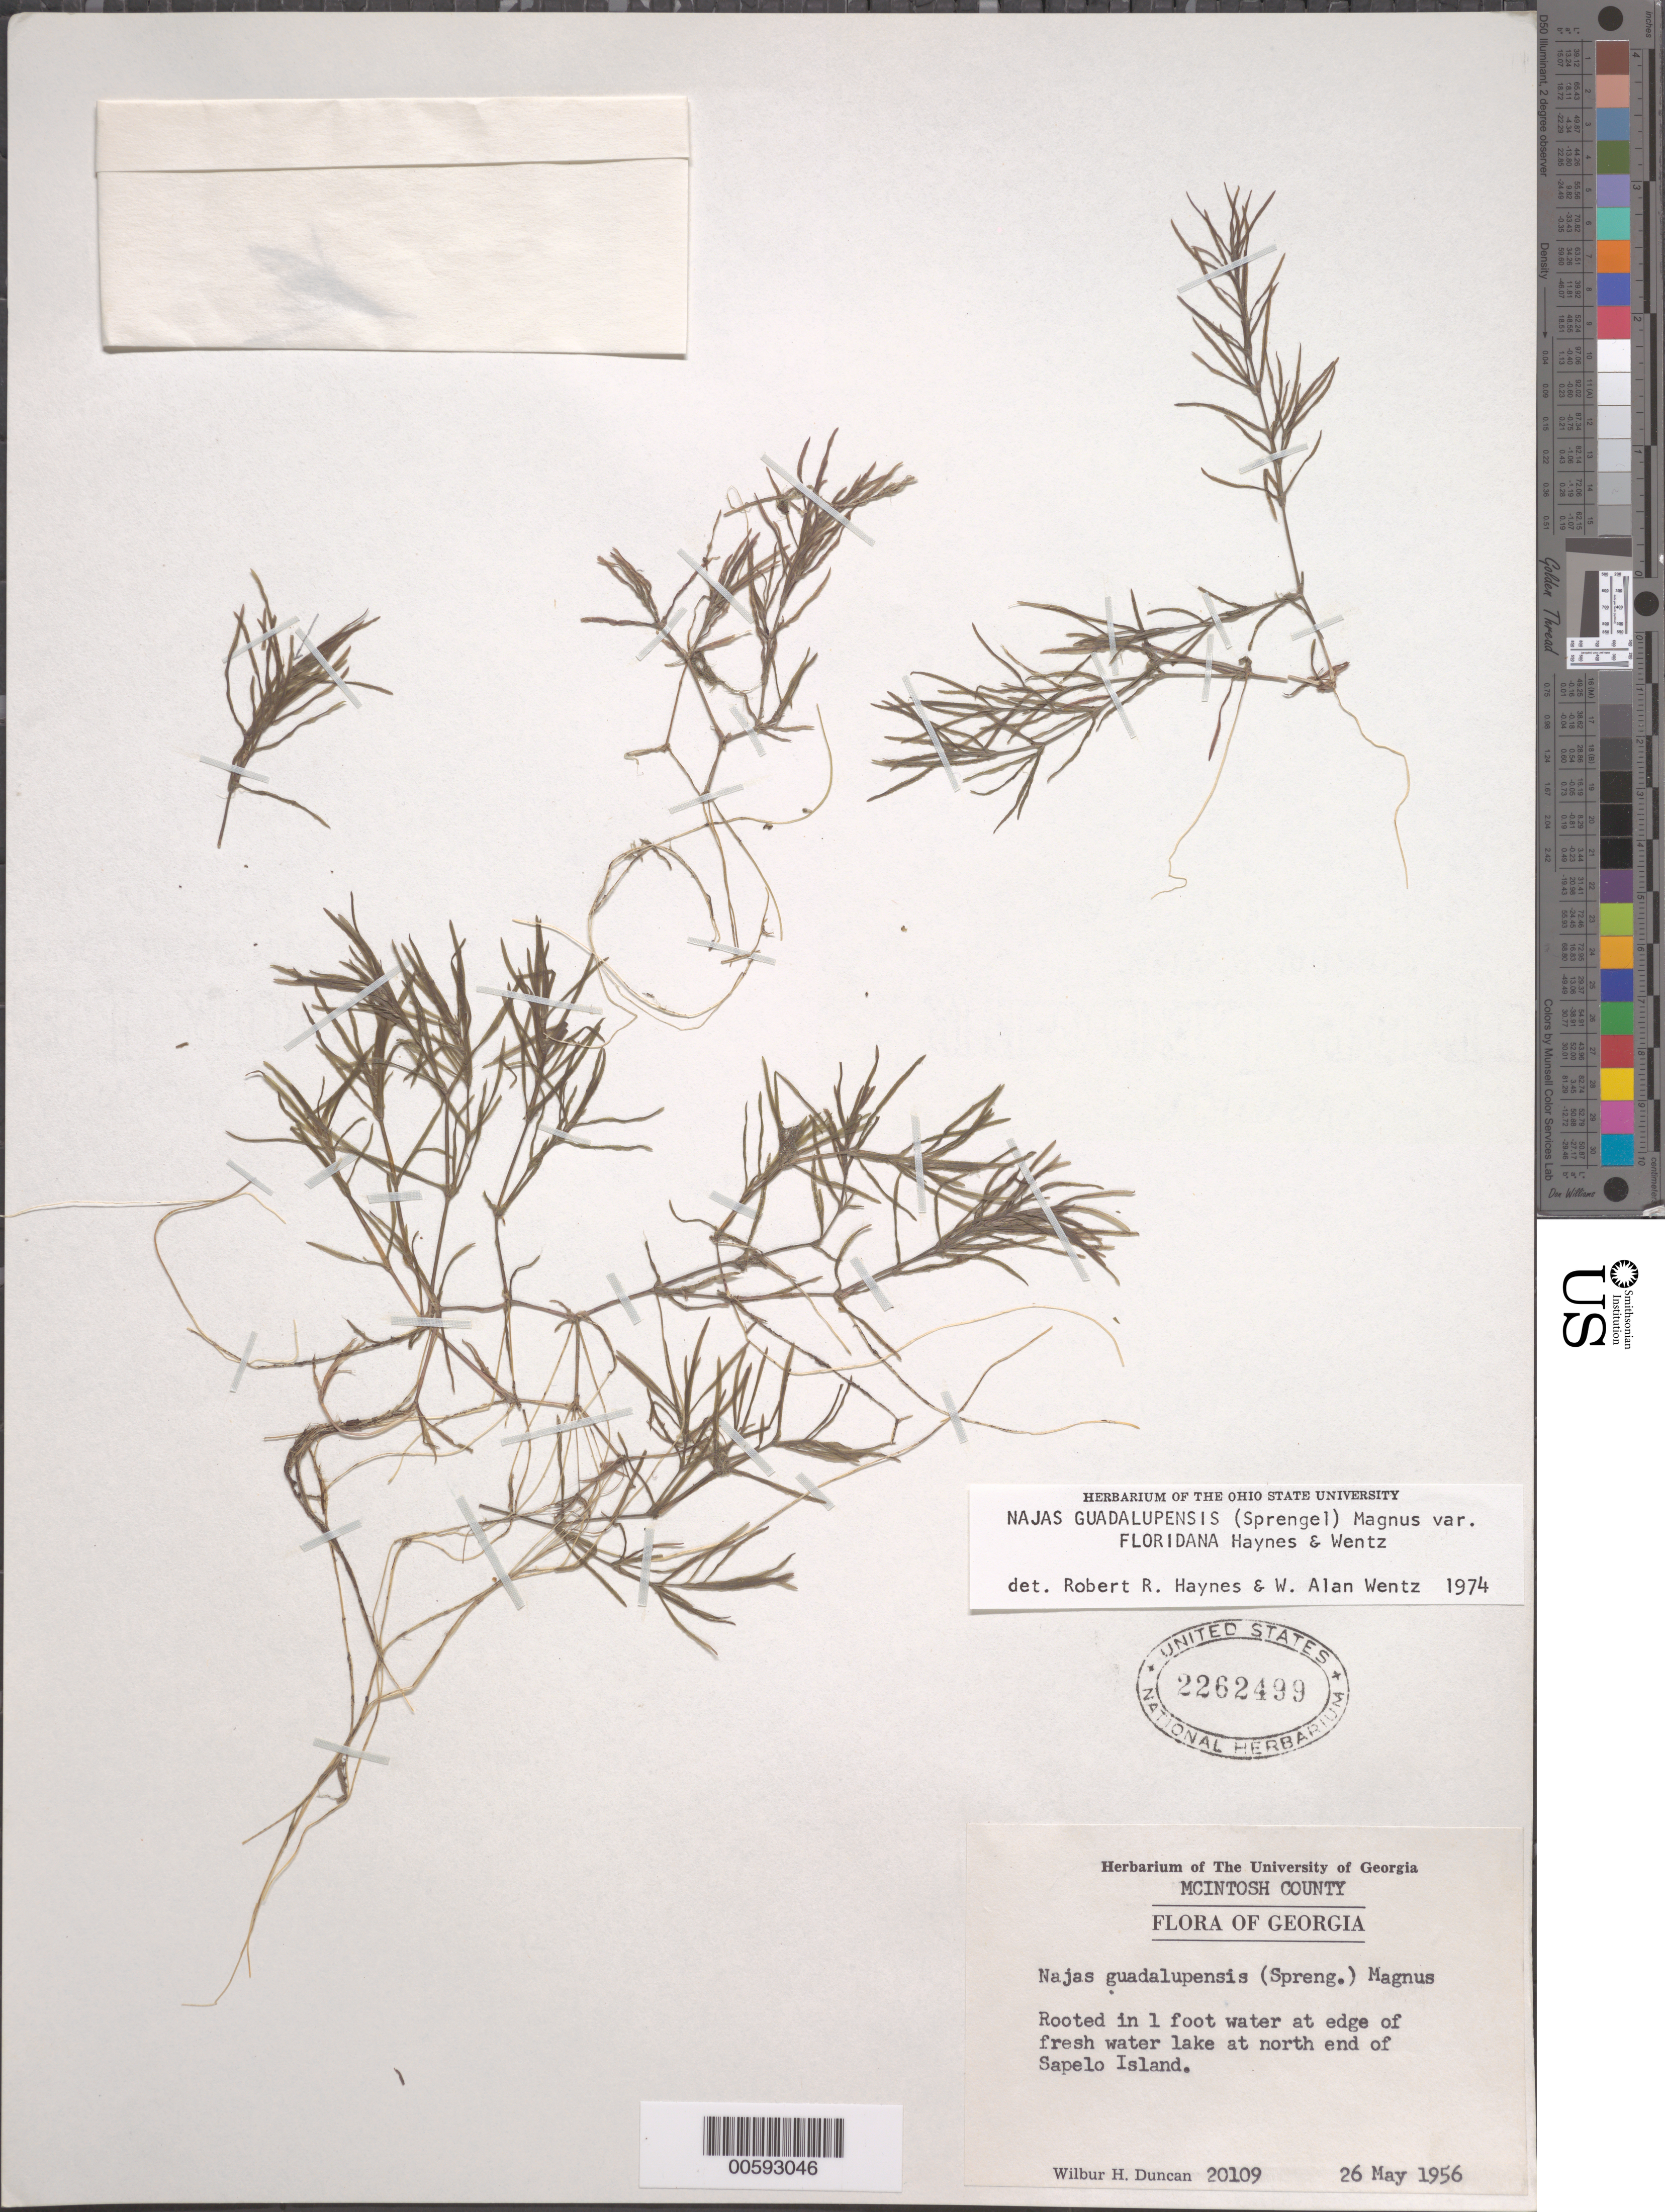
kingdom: Plantae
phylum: Tracheophyta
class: Liliopsida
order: Alismatales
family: Hydrocharitaceae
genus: Najas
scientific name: Najas guadalupensis var. floridana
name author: R.R. Haynes & Wentz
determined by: Haynes, R. R.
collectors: W. H. Duncan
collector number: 20109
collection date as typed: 26 May 1956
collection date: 1956-05-26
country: United States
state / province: Georgia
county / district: McIntosh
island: Sapelo Island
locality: North end of Sapelo Island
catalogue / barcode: US 2262499